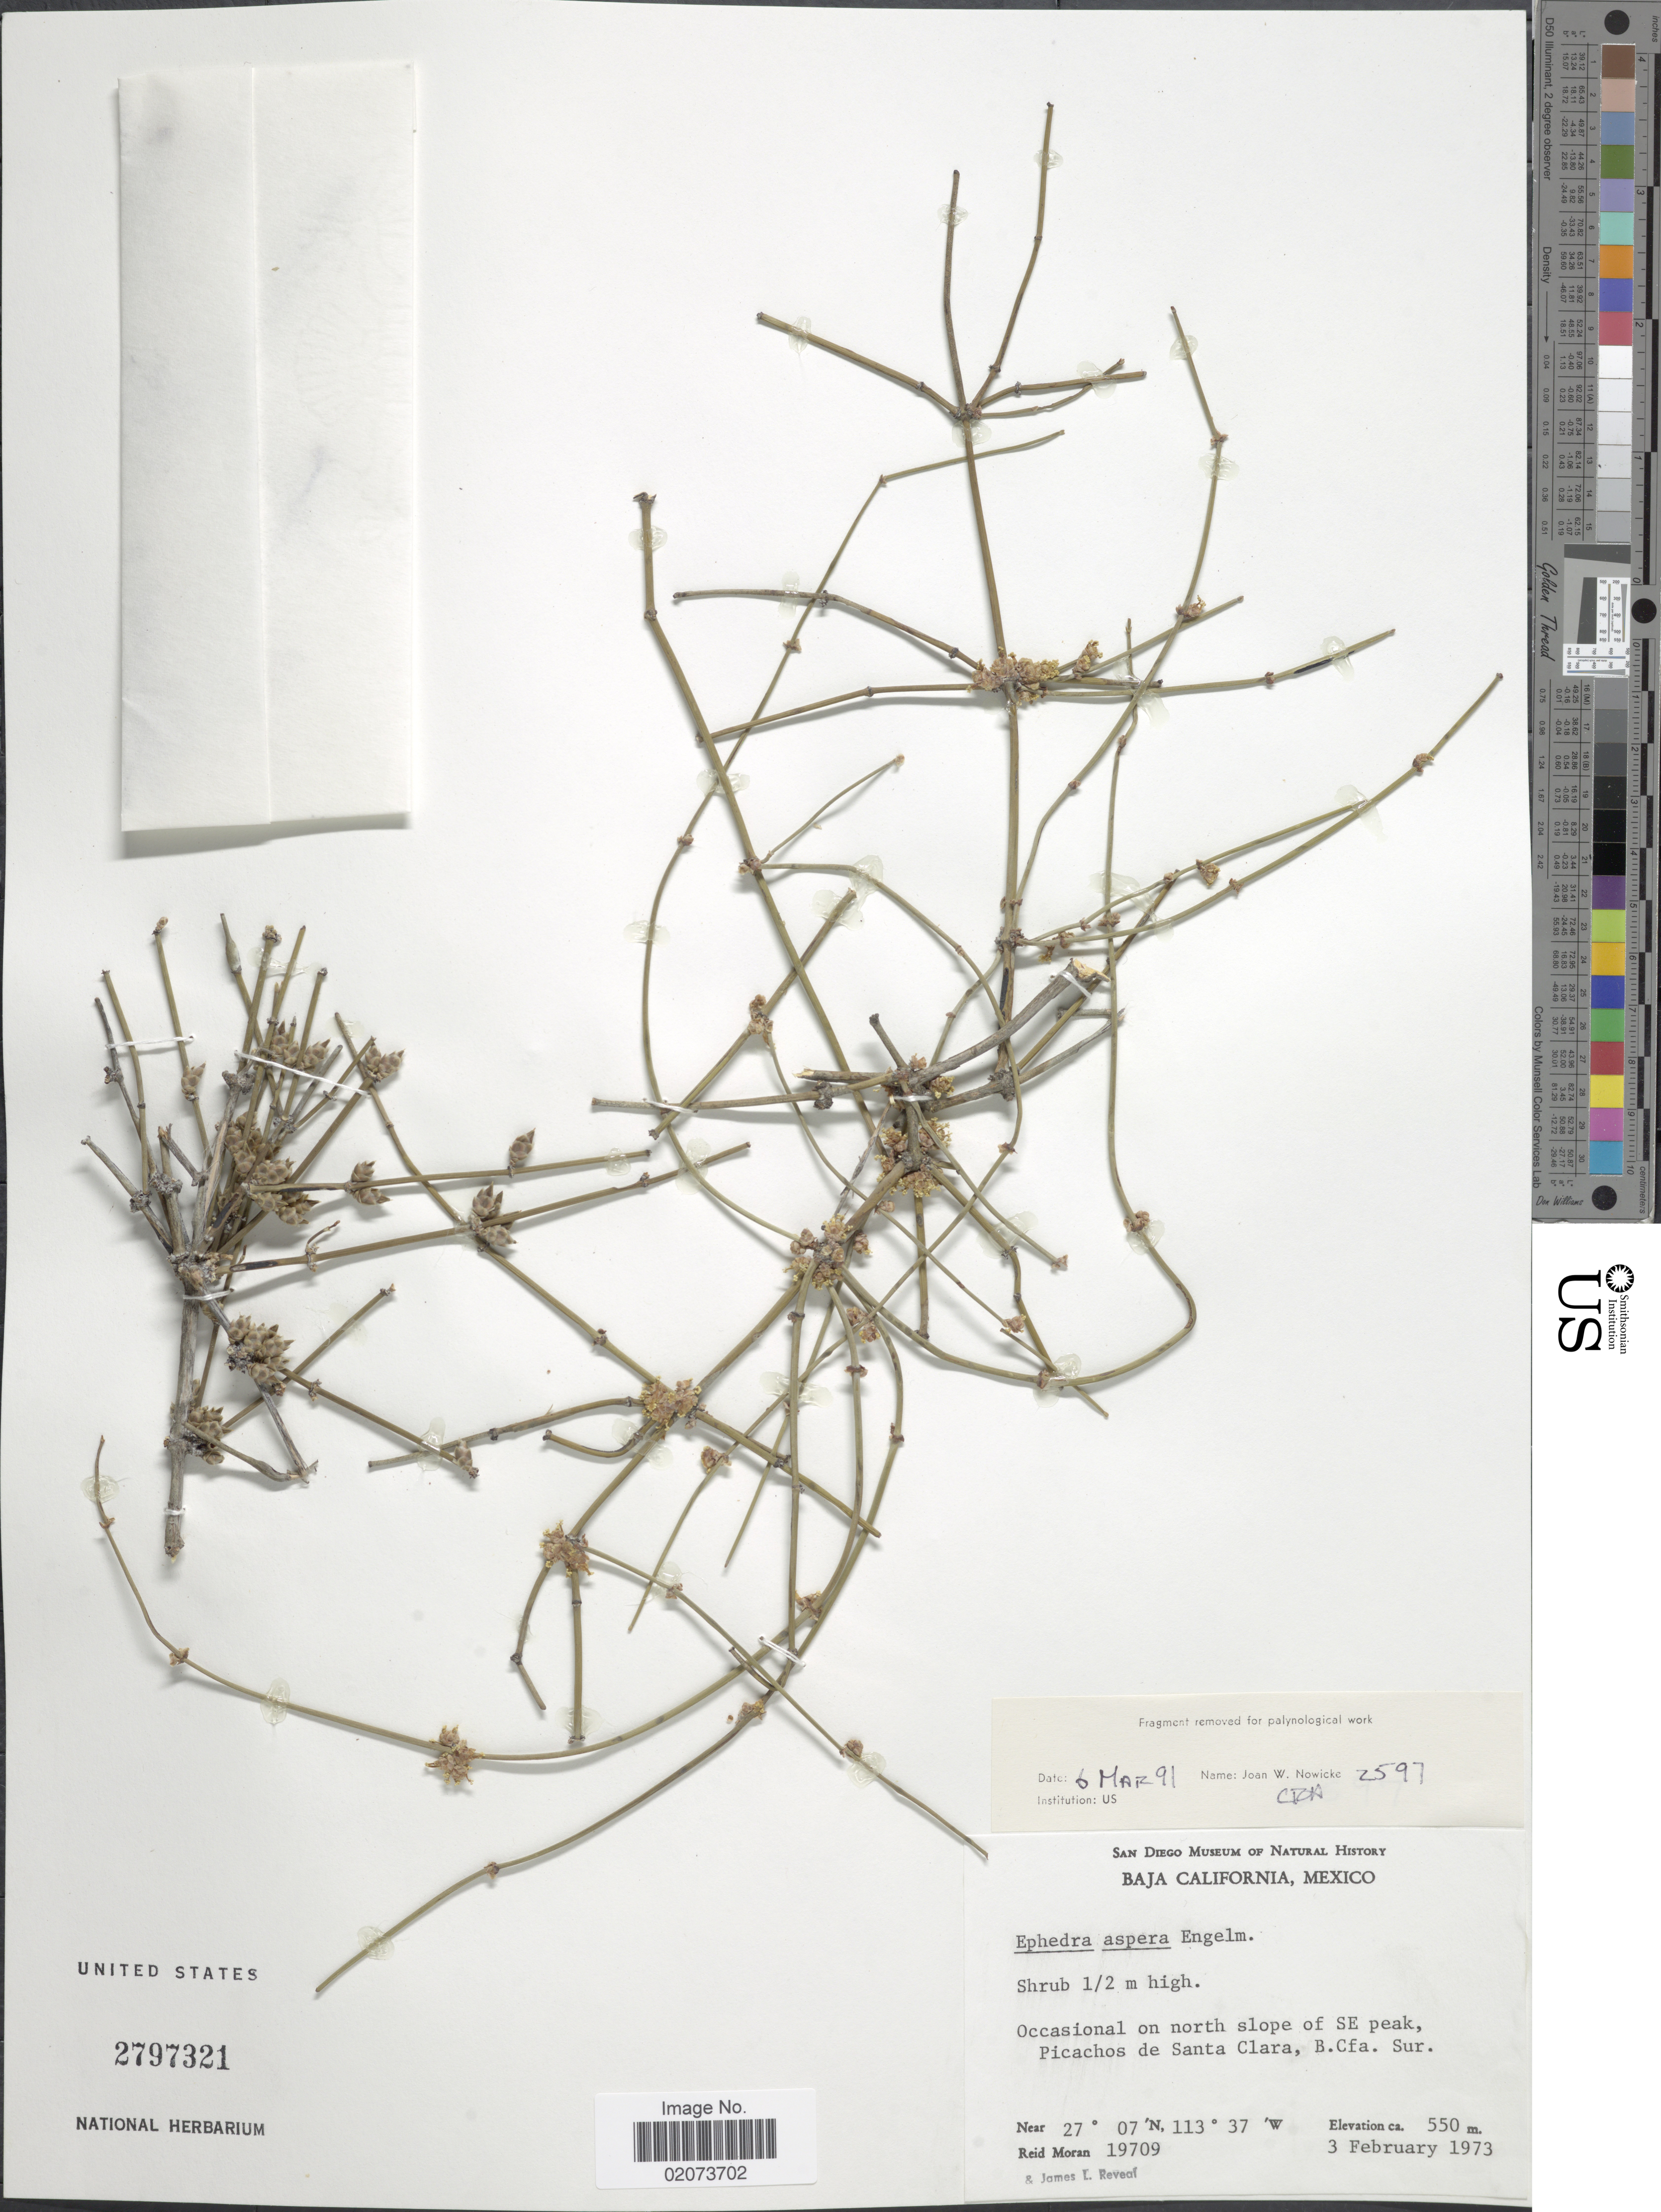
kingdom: Plantae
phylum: Tracheophyta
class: Gnetopsida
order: Ephedrales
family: Ephedraceae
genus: Ephedra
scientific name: Ephedra aspera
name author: Engelm. ex S. Watson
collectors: R. V. Moran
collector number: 19709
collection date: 1973-02-03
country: Mexico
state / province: Baja California Sur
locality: Baja California, Mexico, Occasional on north slope of SE peak, Picachos de Santa Clara, B. Cfa. Sur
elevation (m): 550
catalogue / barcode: US 2797321